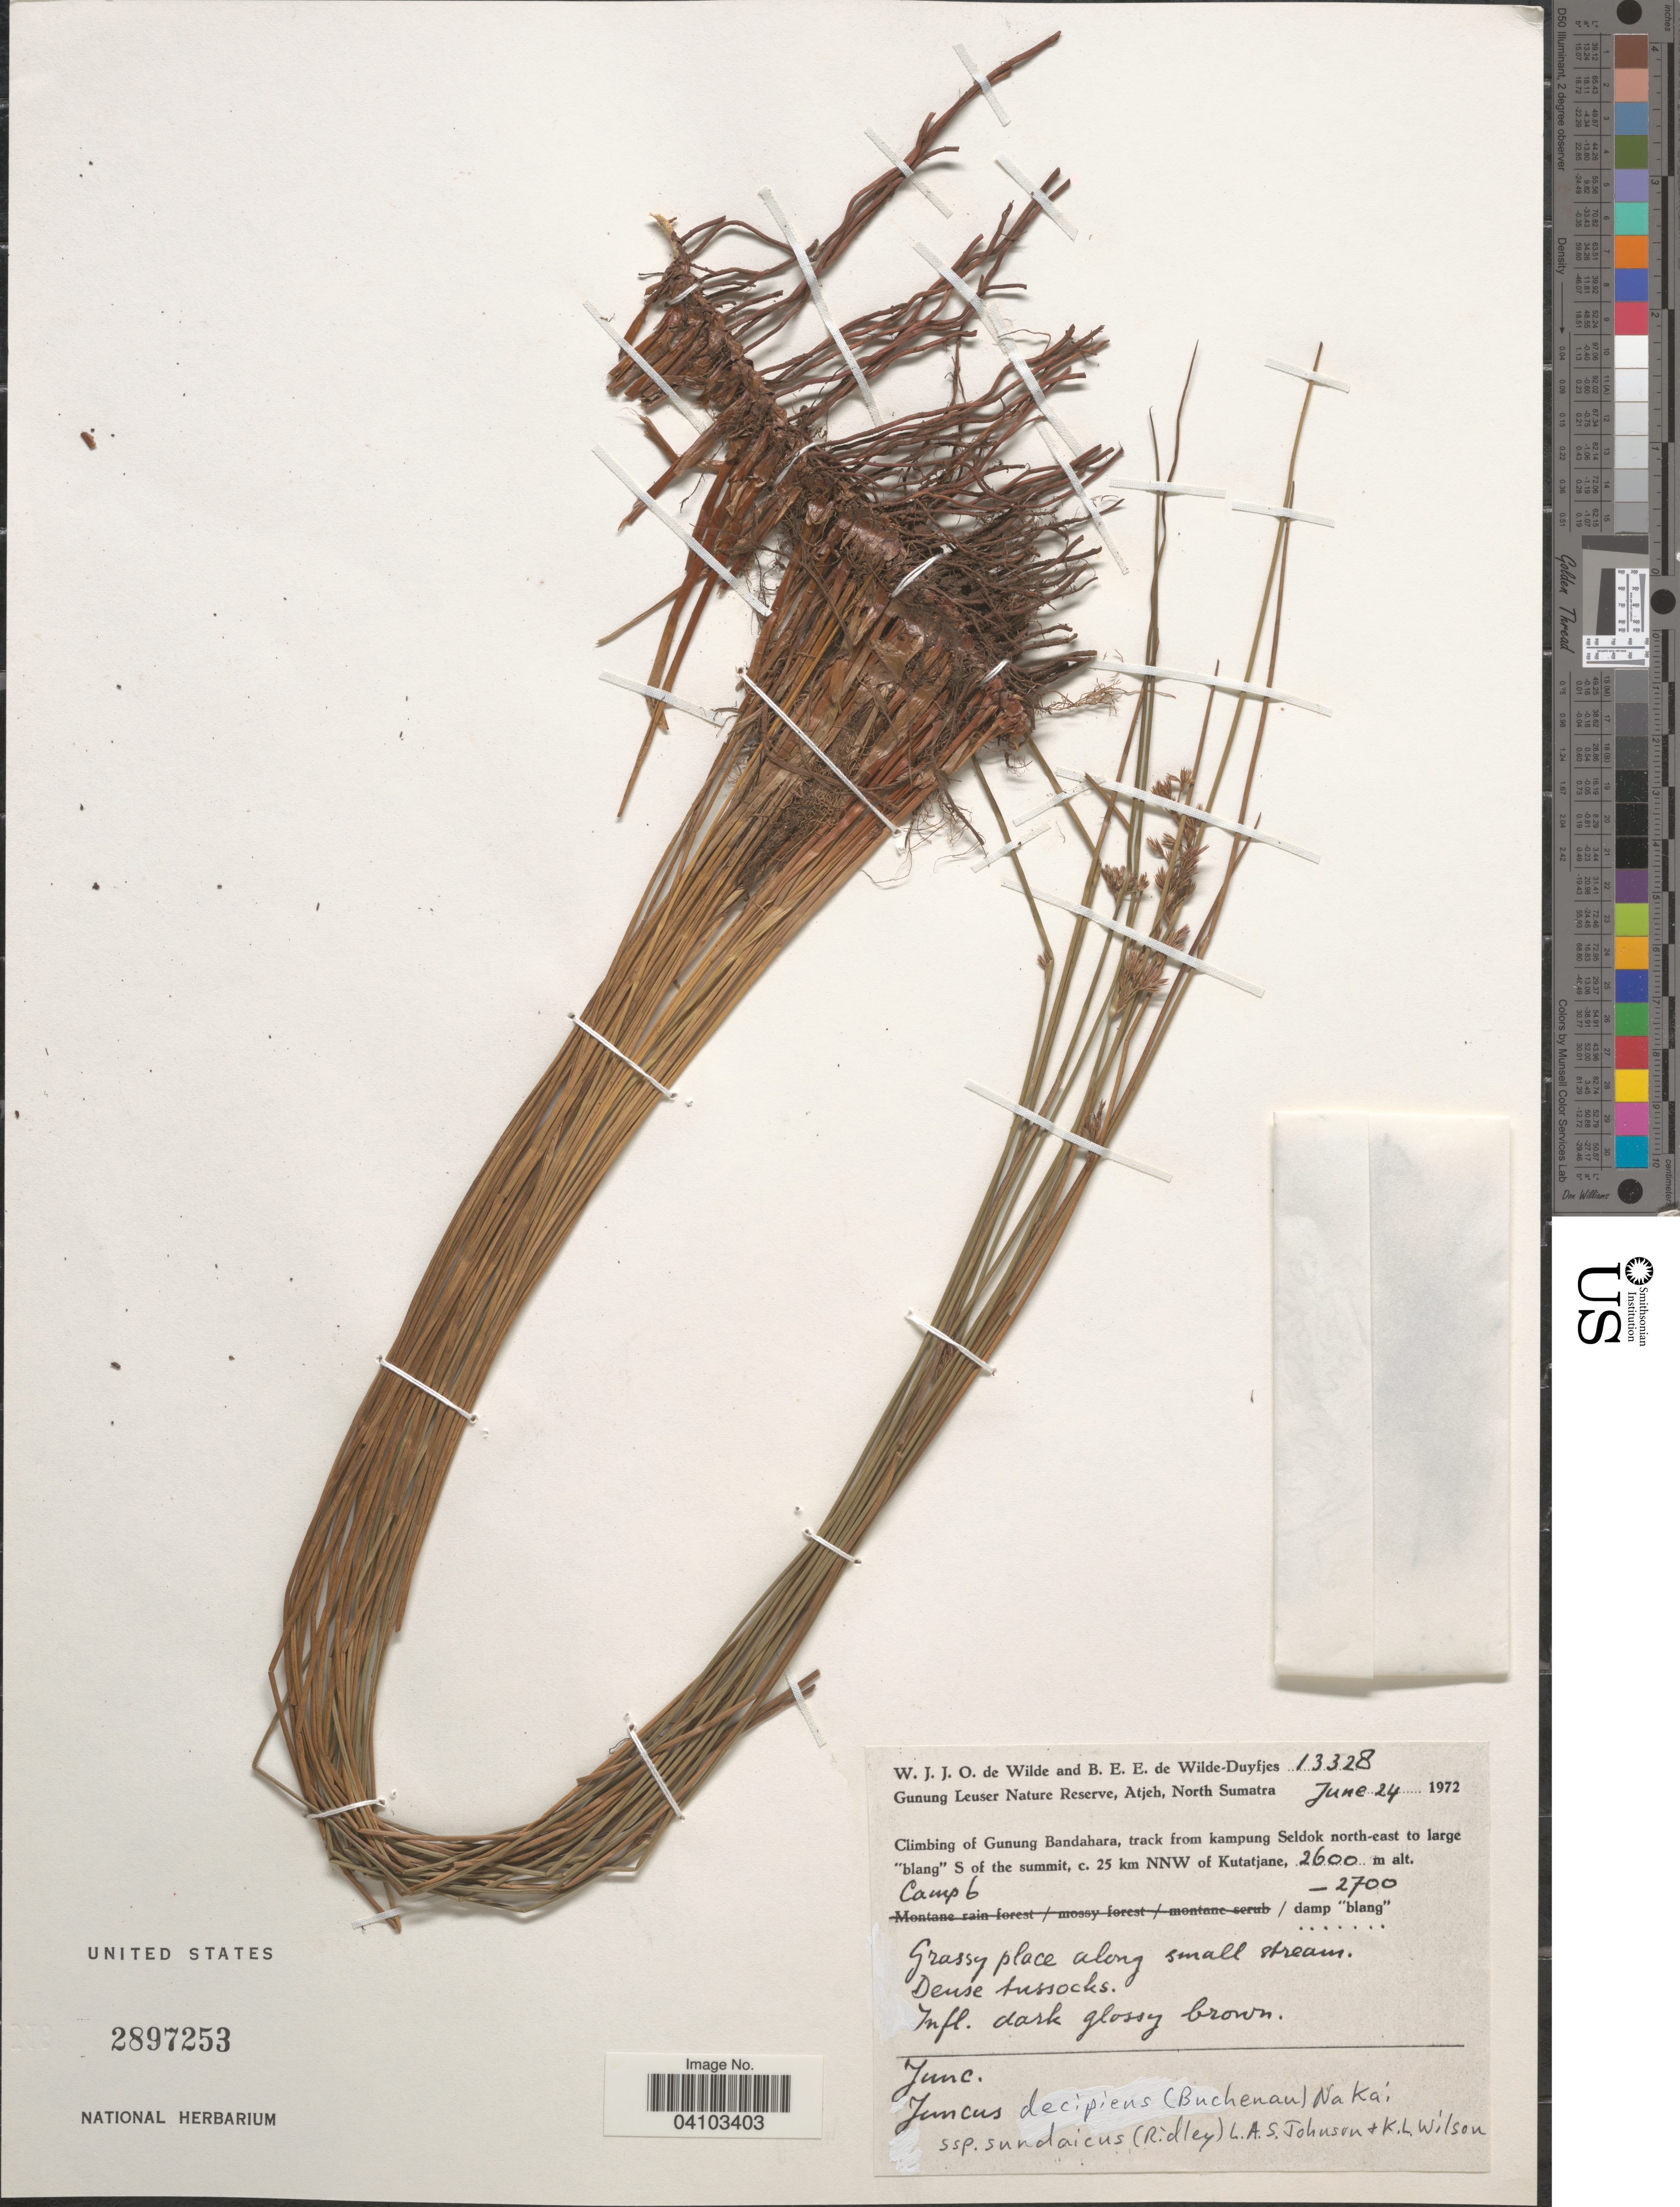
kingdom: Plantae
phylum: Tracheophyta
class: Liliopsida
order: Poales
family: Juncaceae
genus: Juncus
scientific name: Juncus decipiens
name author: (Buchenau) Nakai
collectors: W. J. de Wilde & B. E. de Wilde-Duyfjes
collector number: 13328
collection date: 1972-06-24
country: Indonesia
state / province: Sumatra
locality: Gunung Leuser Nature Reserve, Atjeh, North Sumatra. Climbing Gunung Bandahara, track from kampung Seldok north-east to large "blang" S of the summit, c. 25 km NNW of Kutatjane. Camp 6.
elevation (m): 2600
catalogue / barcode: US 2897253